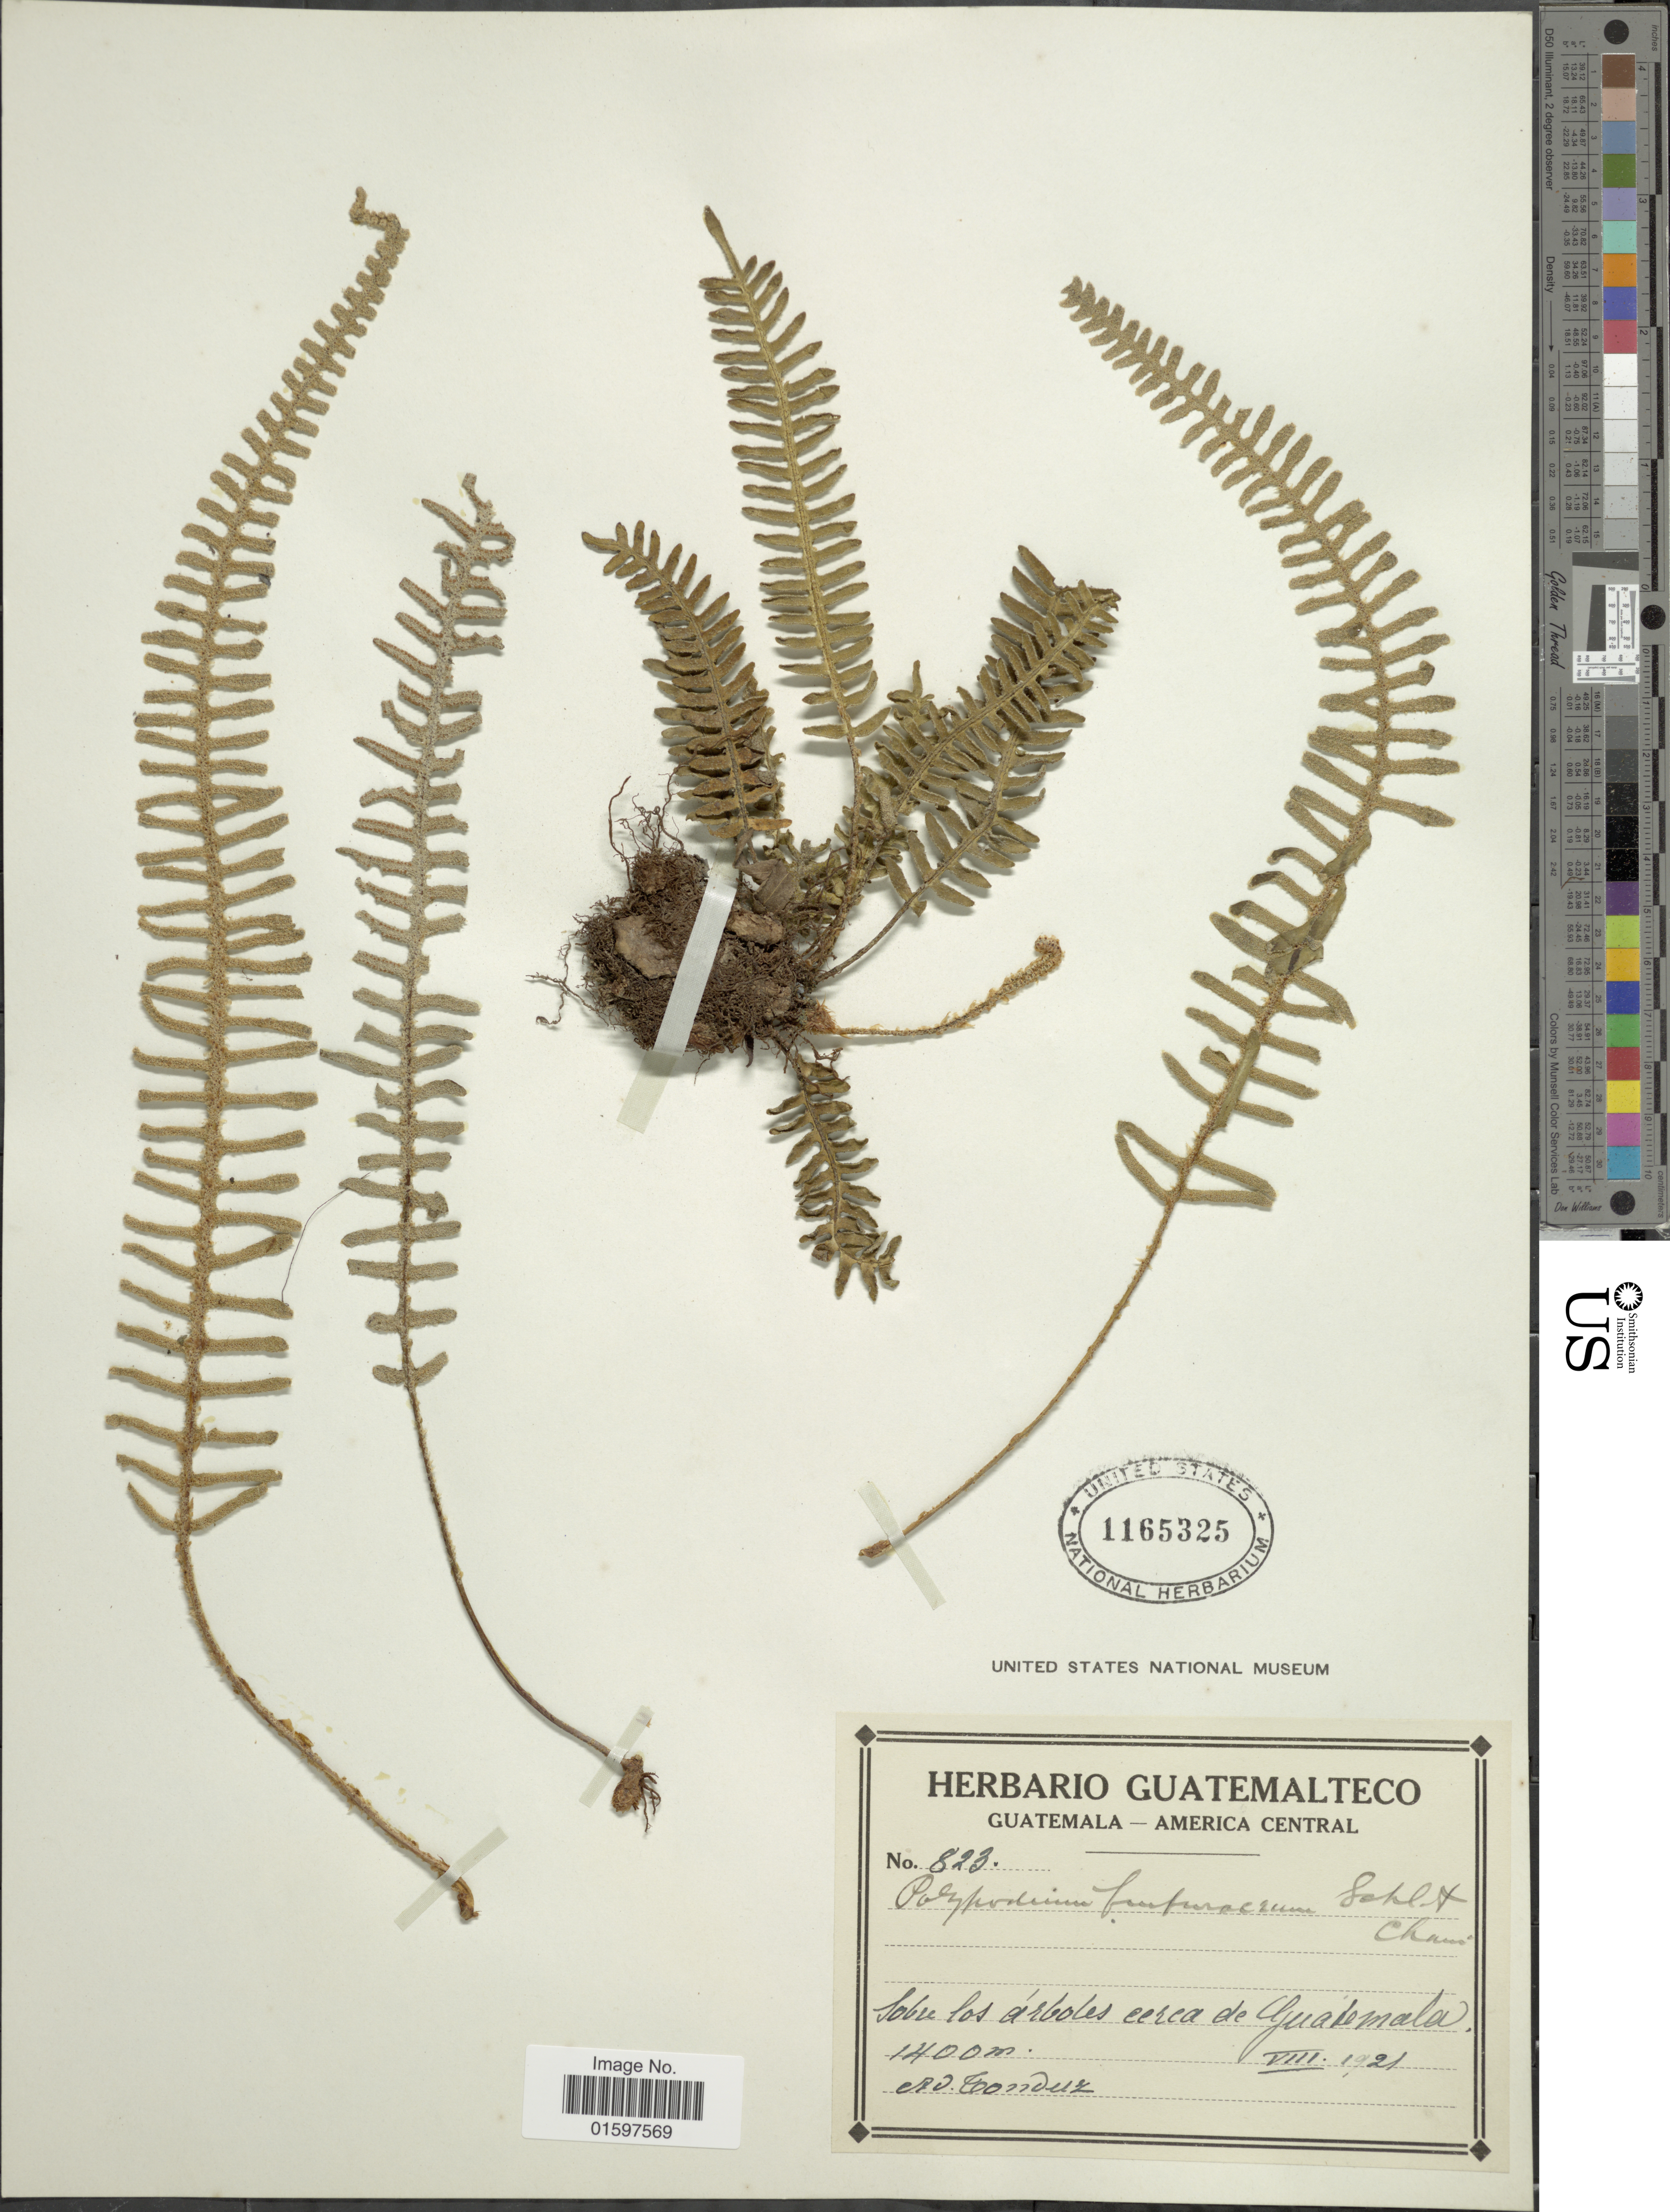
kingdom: Plantae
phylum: Tracheophyta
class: Polypodiopsida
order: Polypodiales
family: Polypodiaceae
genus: Pleopeltis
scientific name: Pleopeltis furfuracea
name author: (Schltdl. & Cham.) A.R. Sm. & Tejero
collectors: A. Tonduz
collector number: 823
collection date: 1921-08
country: Guatemala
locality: Sobre los árboles cerca de Guatemala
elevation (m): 1400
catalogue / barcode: US 1165325